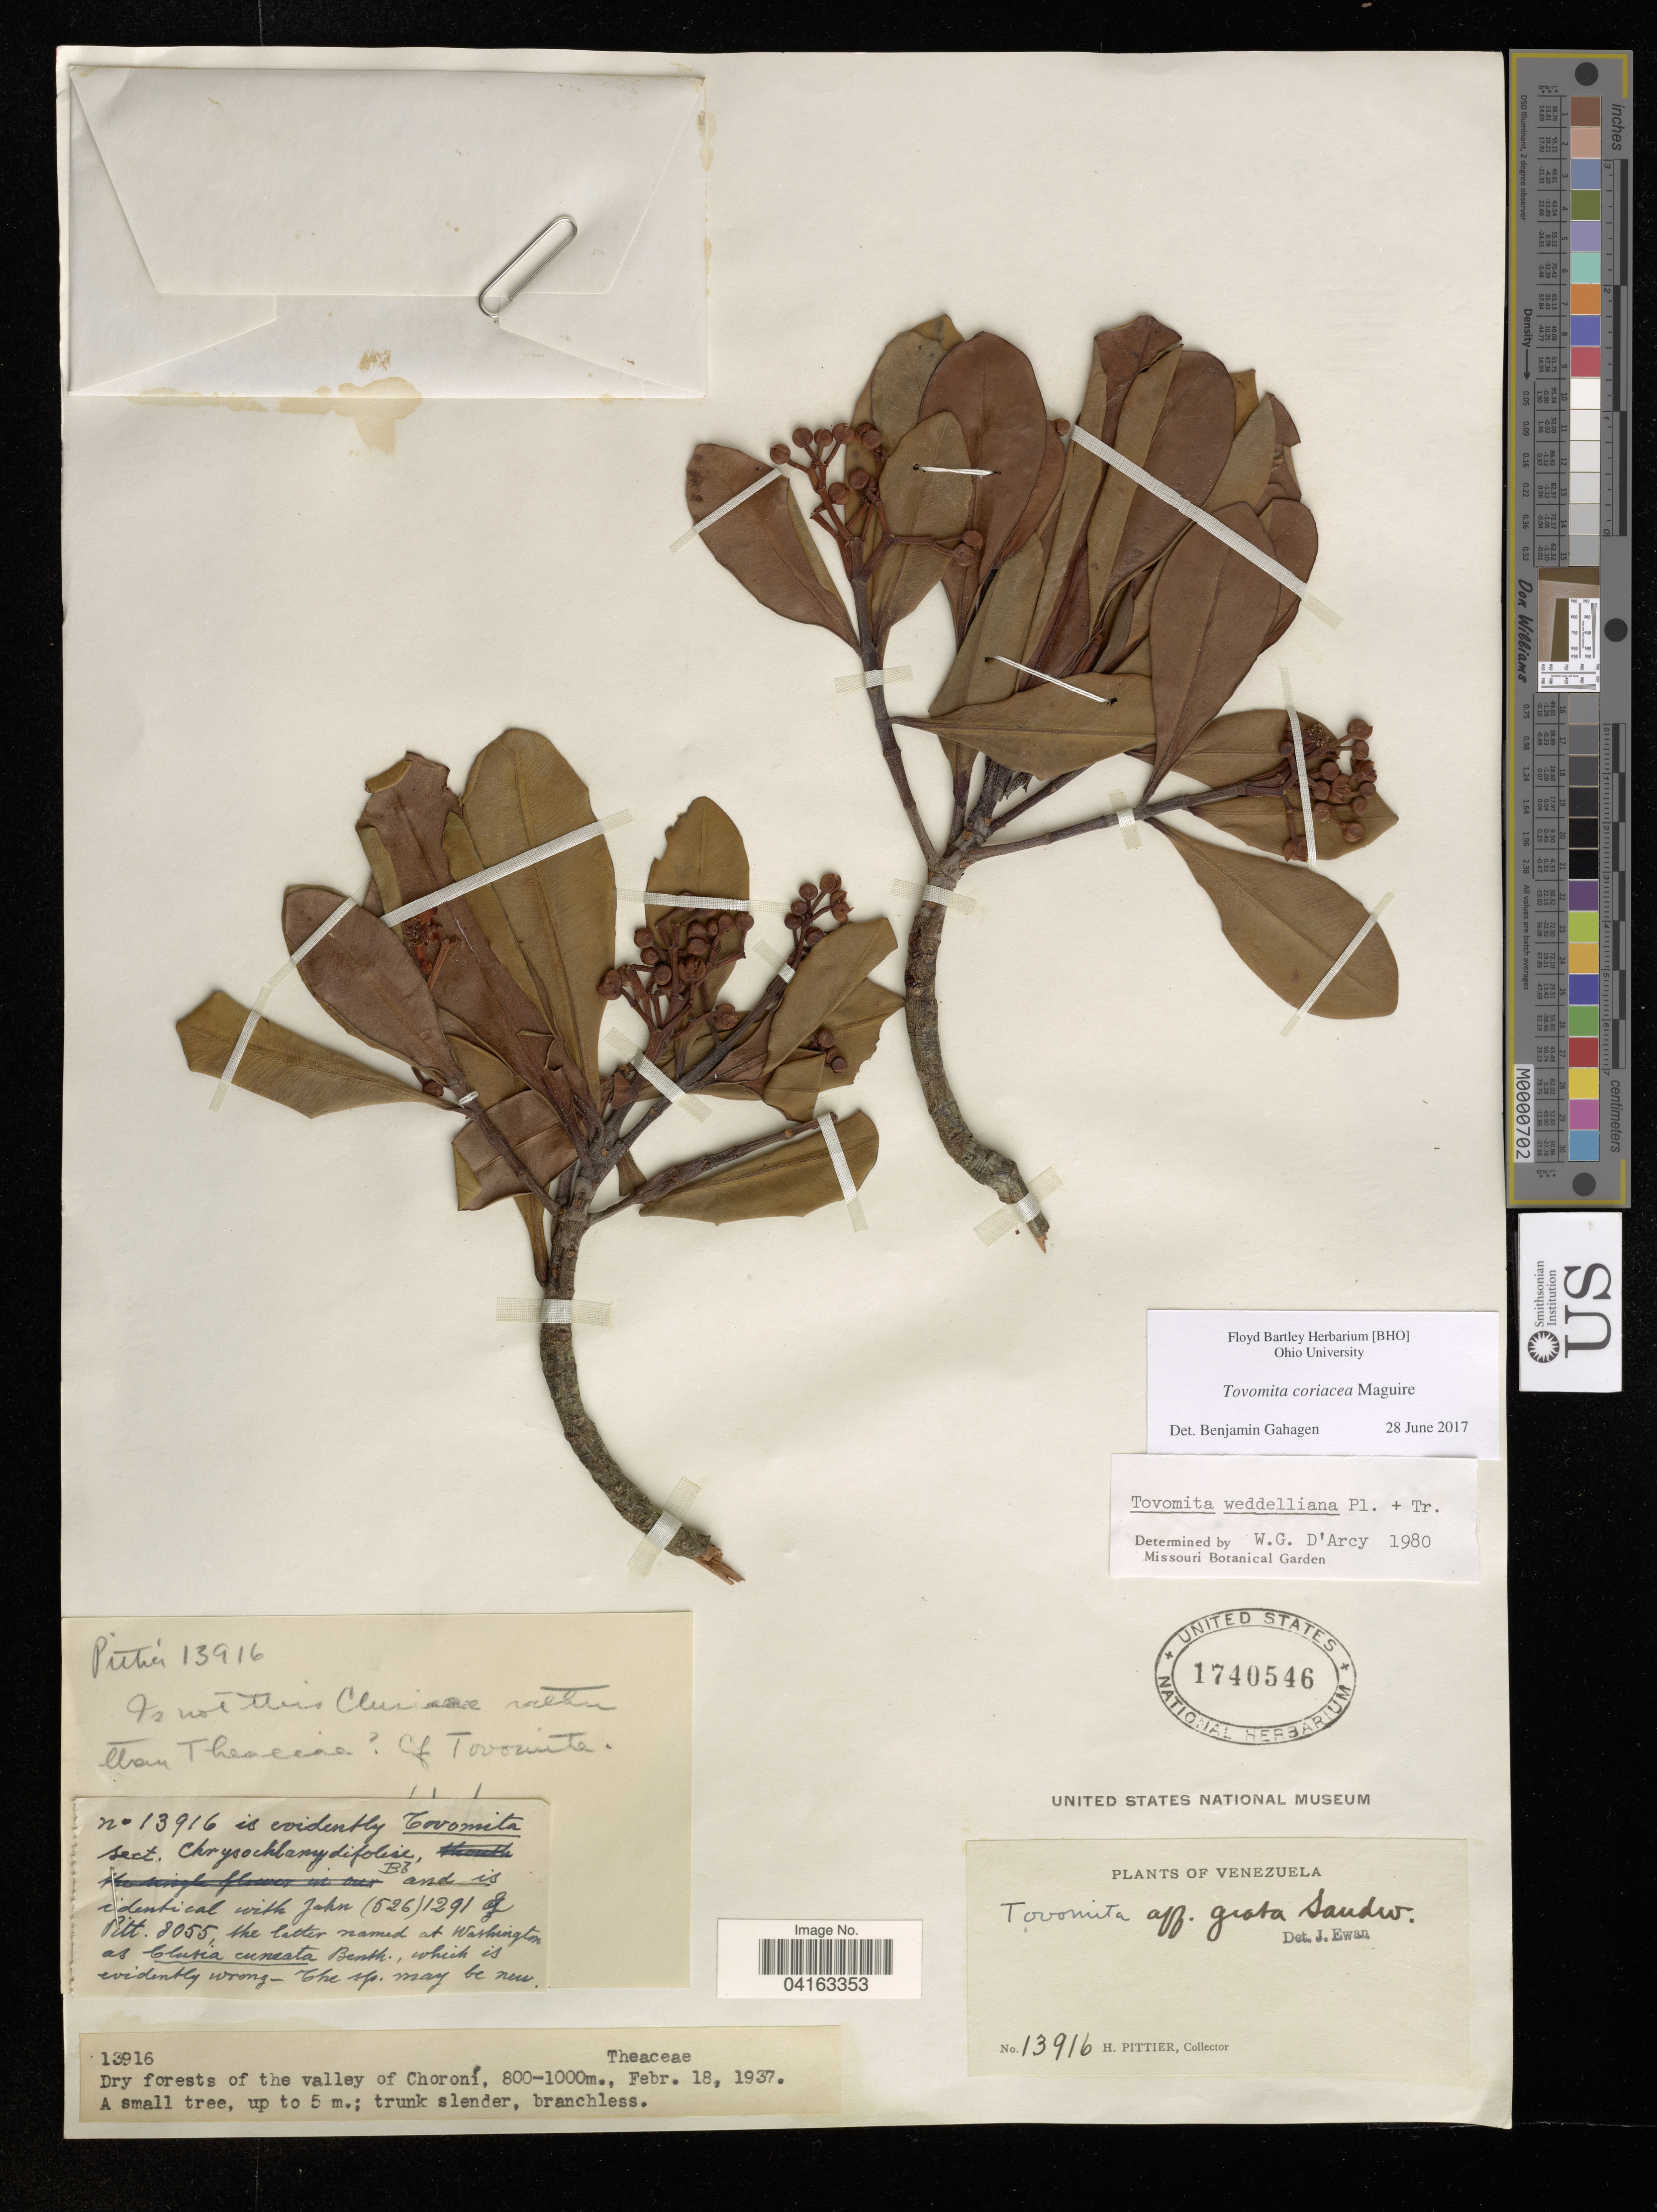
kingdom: Plantae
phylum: Tracheophyta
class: Magnoliopsida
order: Malpighiales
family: Clusiaceae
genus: Tovomita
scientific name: Tovomita coriacea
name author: Maguire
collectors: H. F. Pittier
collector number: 13916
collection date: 1937-02-18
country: Venezuela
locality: The valley of Choroní.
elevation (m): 800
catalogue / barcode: US 1740546